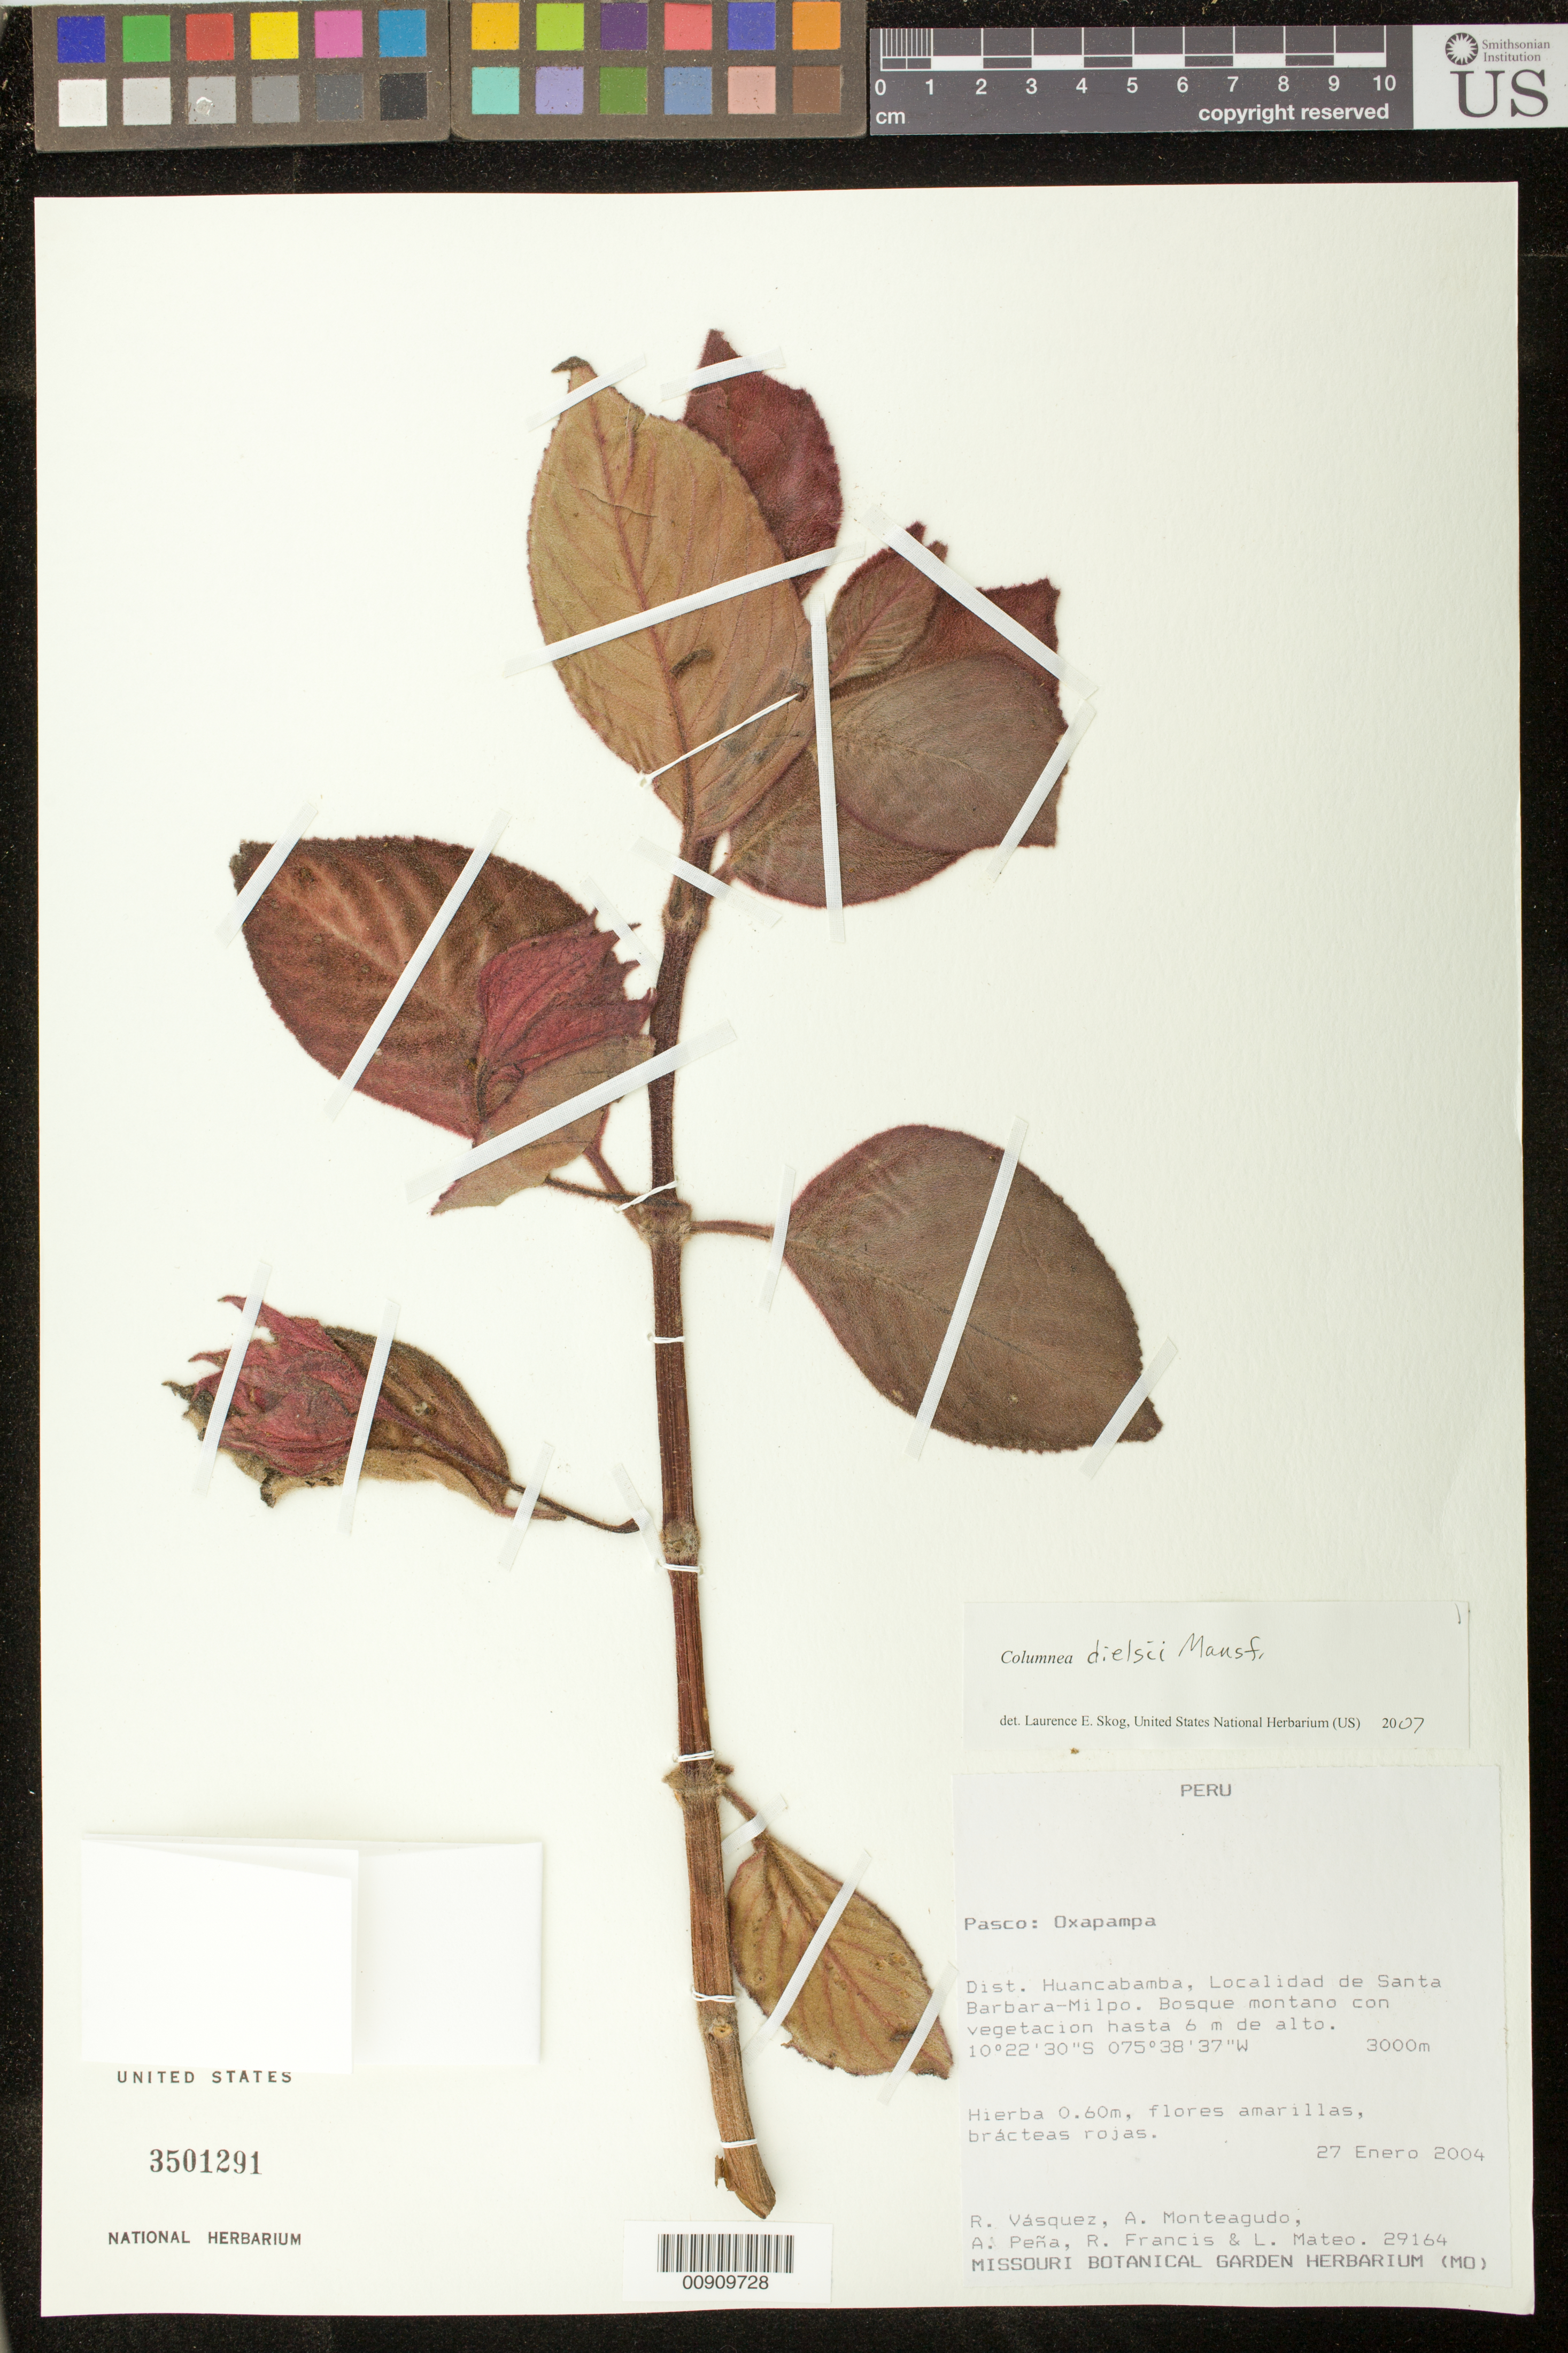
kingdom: Plantae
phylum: Tracheophyta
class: Magnoliopsida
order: Lamiales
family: Gesneriaceae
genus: Columnea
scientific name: Columnea dielsii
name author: Mansf.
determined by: Skog, Laurence E.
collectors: R. Vásquez & et al.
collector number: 29164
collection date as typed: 27 Jan 2004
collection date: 2004-01-27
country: Peru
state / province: Pasco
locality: Pasco: Oxapampa. Distrito Huancabamba, localidad de Santa Barbara-Milop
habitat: Bosque montano con vegetacion hasta 6 m det alto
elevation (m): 3000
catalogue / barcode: US 3501291